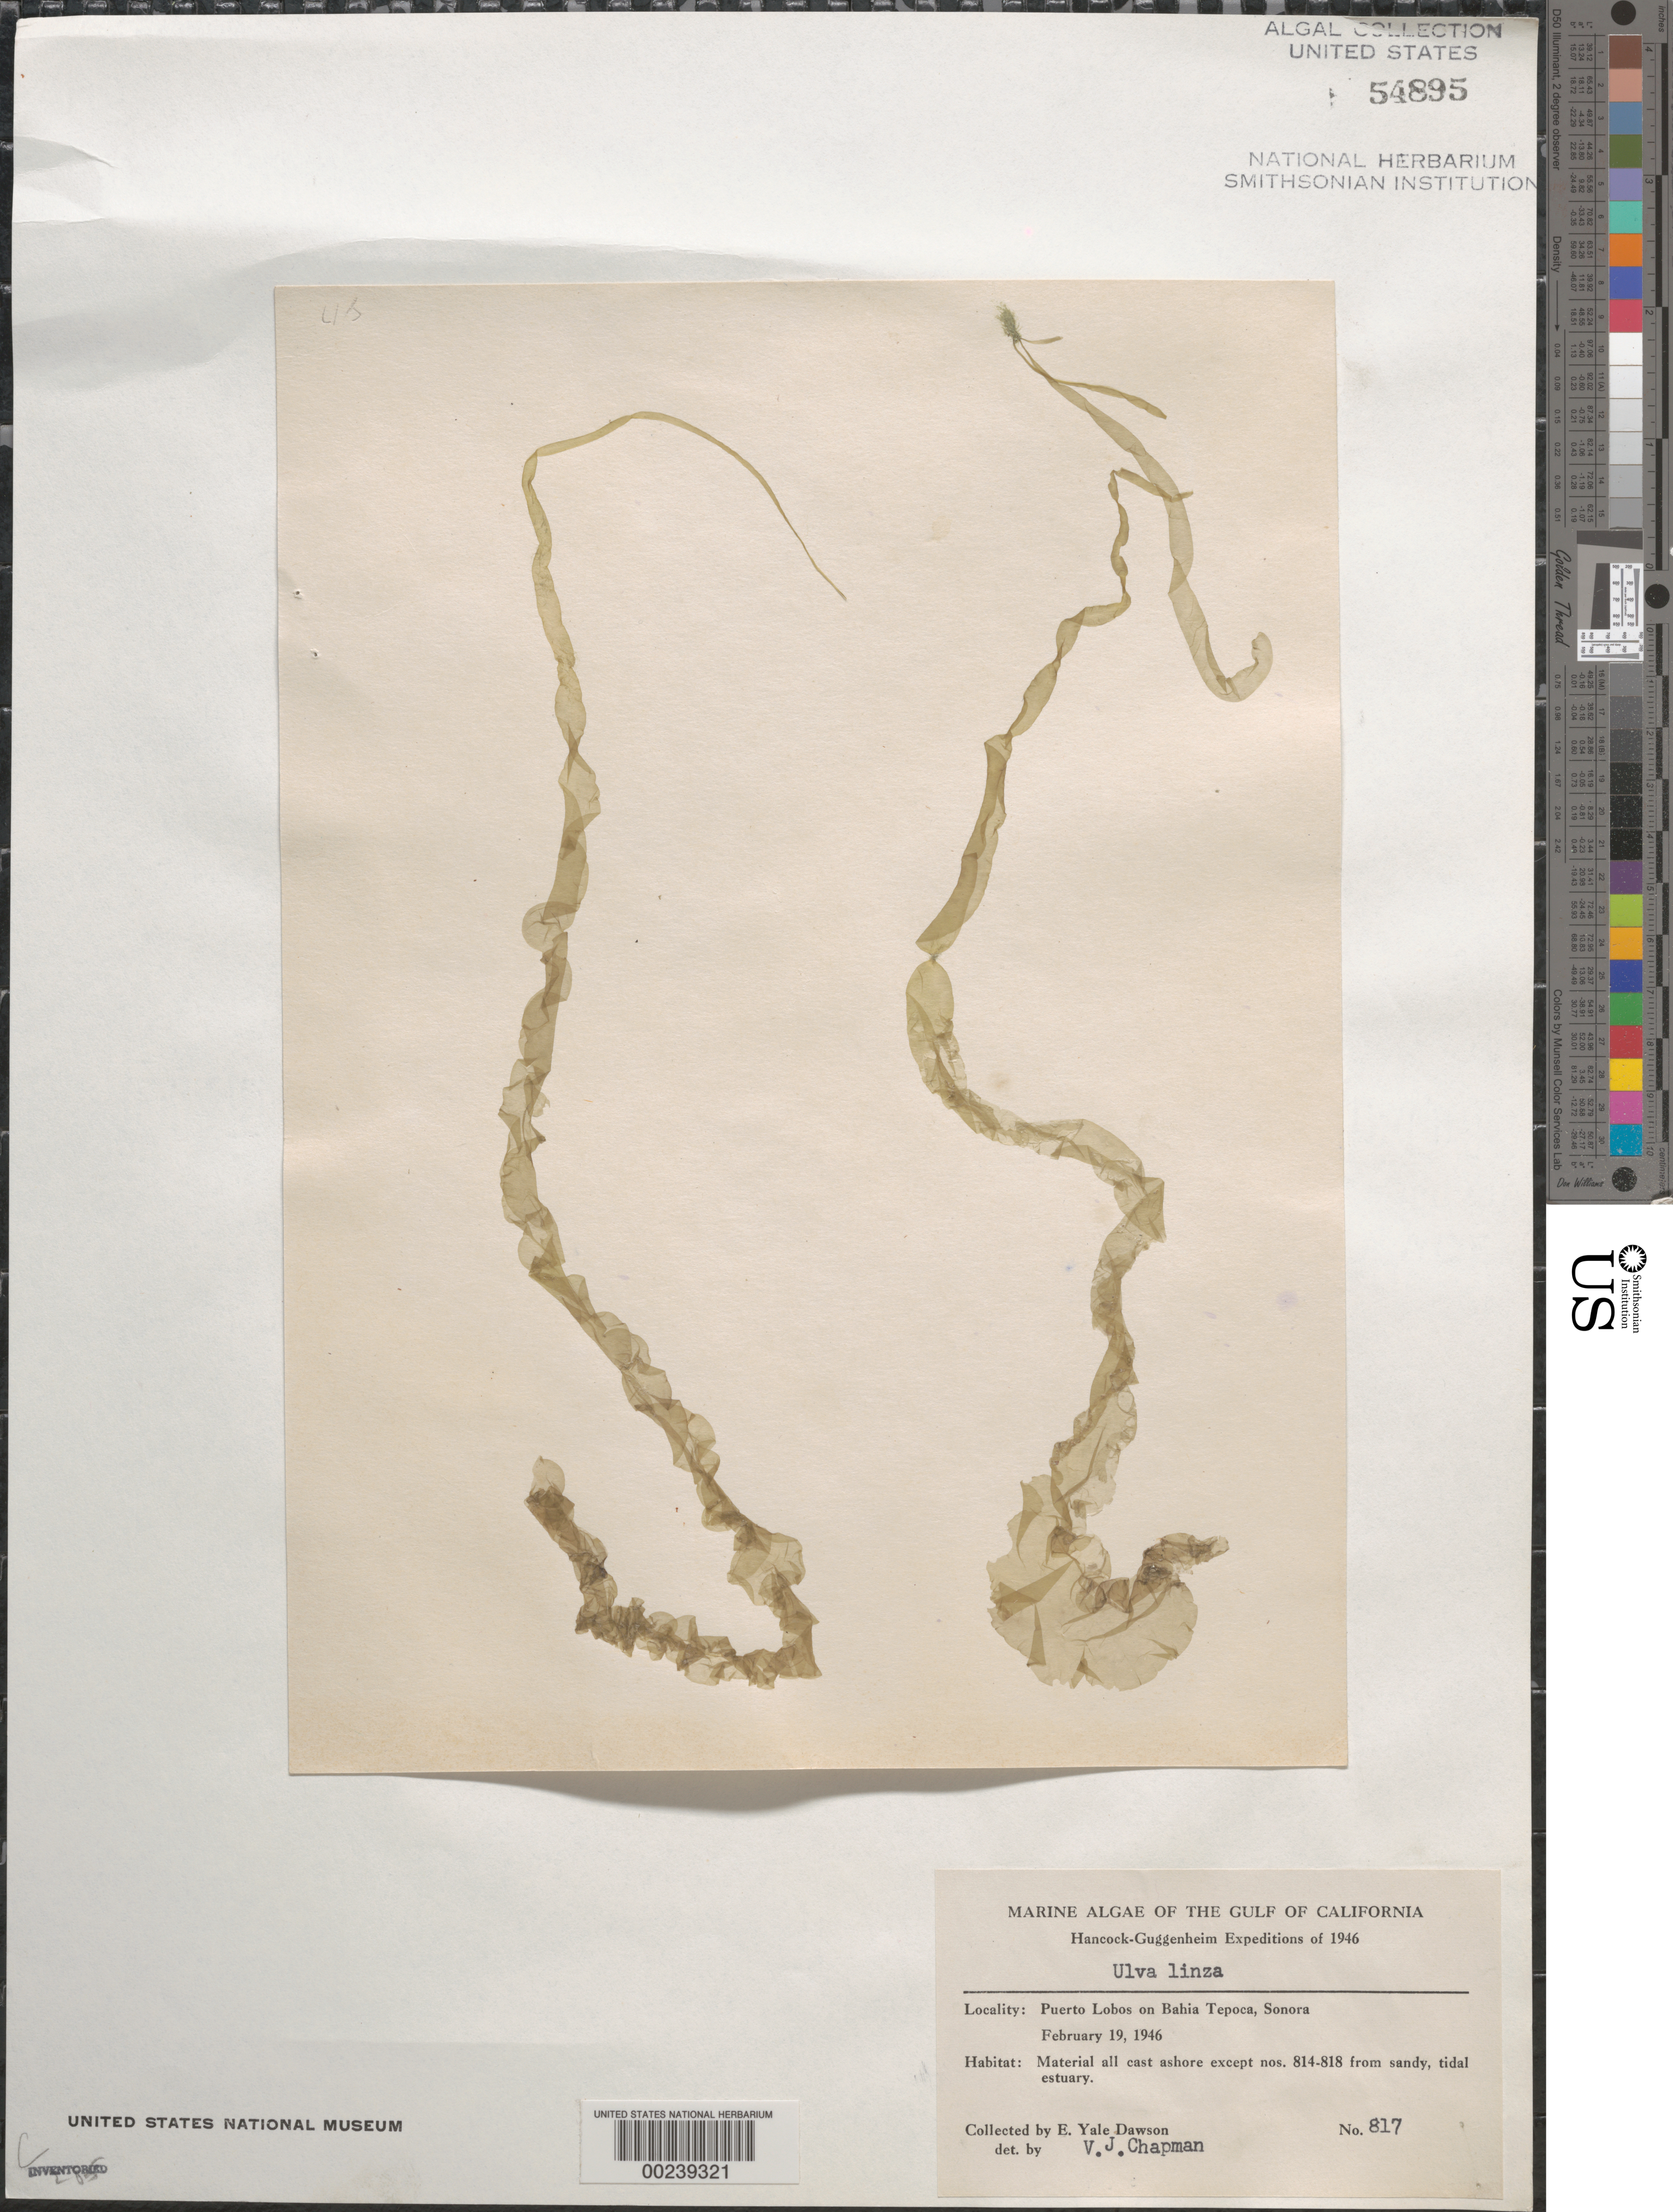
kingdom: Plantae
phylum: Chlorophyta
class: Ulvophyceae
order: Ulvales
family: Ulvaceae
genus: Ulva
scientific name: Ulva linza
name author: L.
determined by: Algae name updating Project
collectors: E. Y. Dawson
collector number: EYD 817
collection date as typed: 19 Feb 1946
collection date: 1946-02-19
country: Mexico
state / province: Sonora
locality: Puerto Lobos on Bahia Tepoca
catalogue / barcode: US 54895